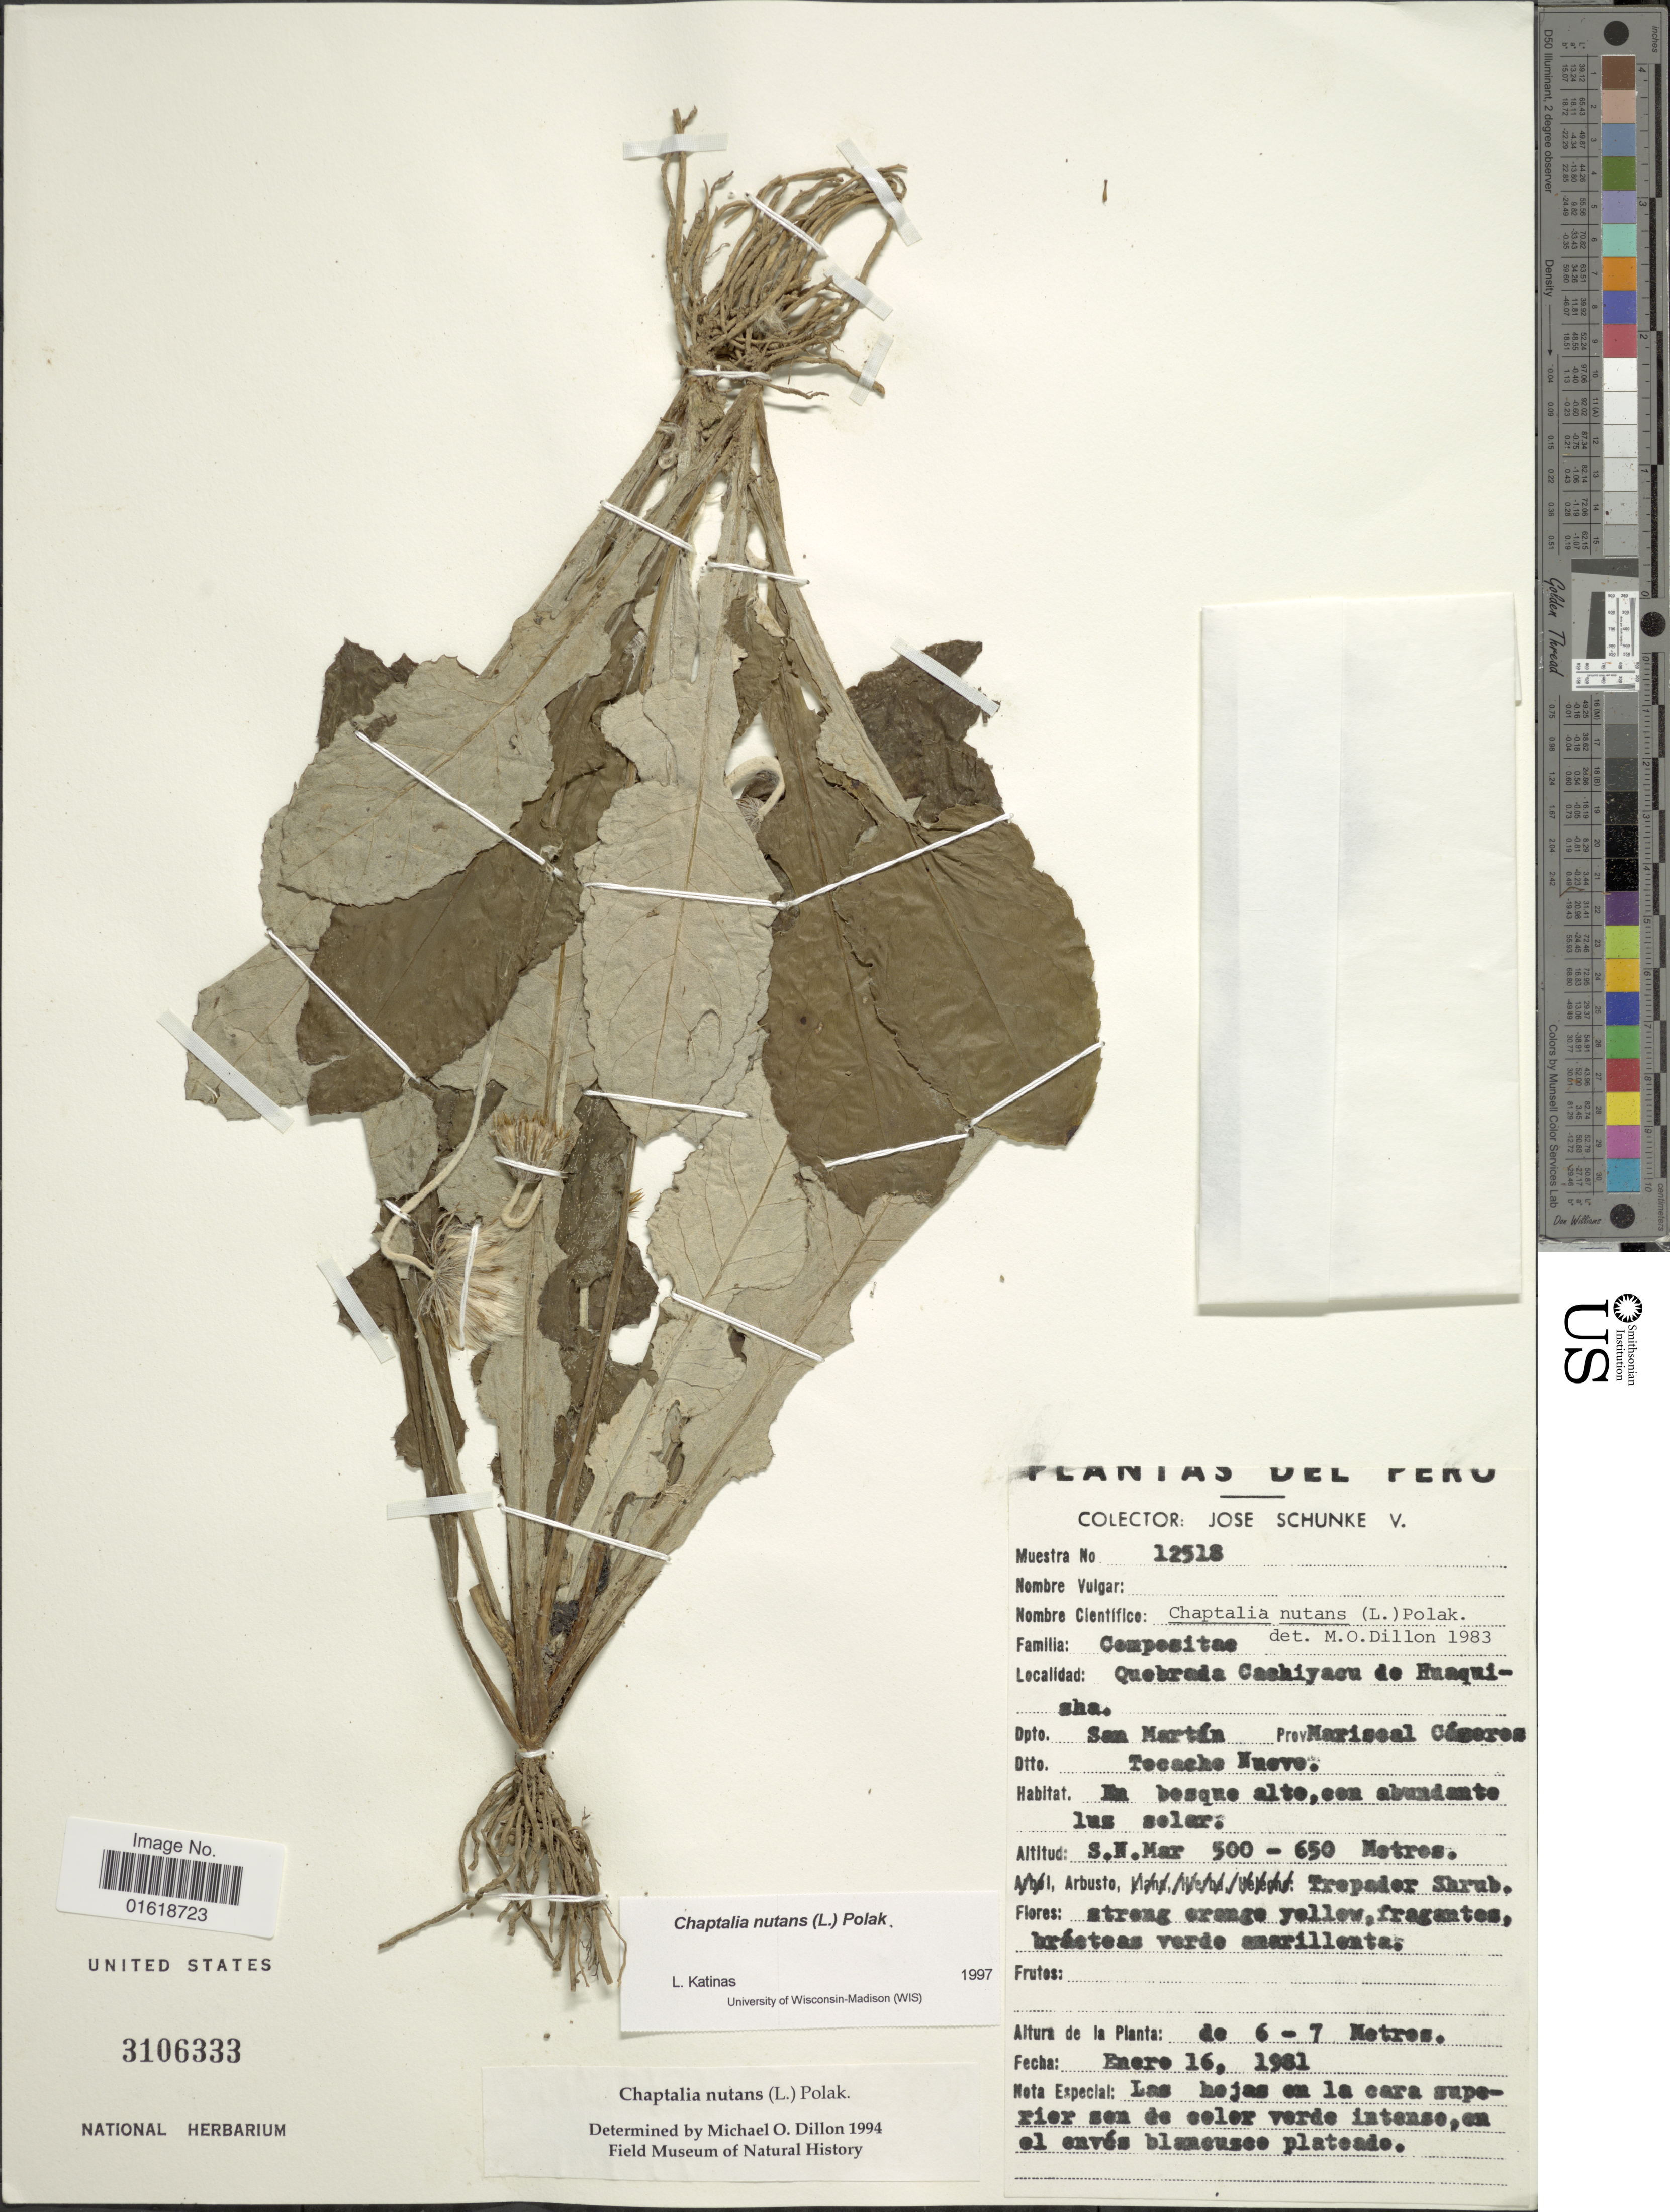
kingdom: Plantae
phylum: Tracheophyta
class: Magnoliopsida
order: Asterales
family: Asteraceae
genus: Chaptalia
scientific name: Chaptalia nutans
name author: (L.) Pol.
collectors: J. Schunke Vigo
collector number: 12518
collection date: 1981-01-16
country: Peru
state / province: San Martín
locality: Quebrada Cachiyacu de Huaquisha, Dtto. Tocache Nuevo, Prov. Mariscal Cáceres, Dpto. San Martín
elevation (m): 500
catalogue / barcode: US 3106333